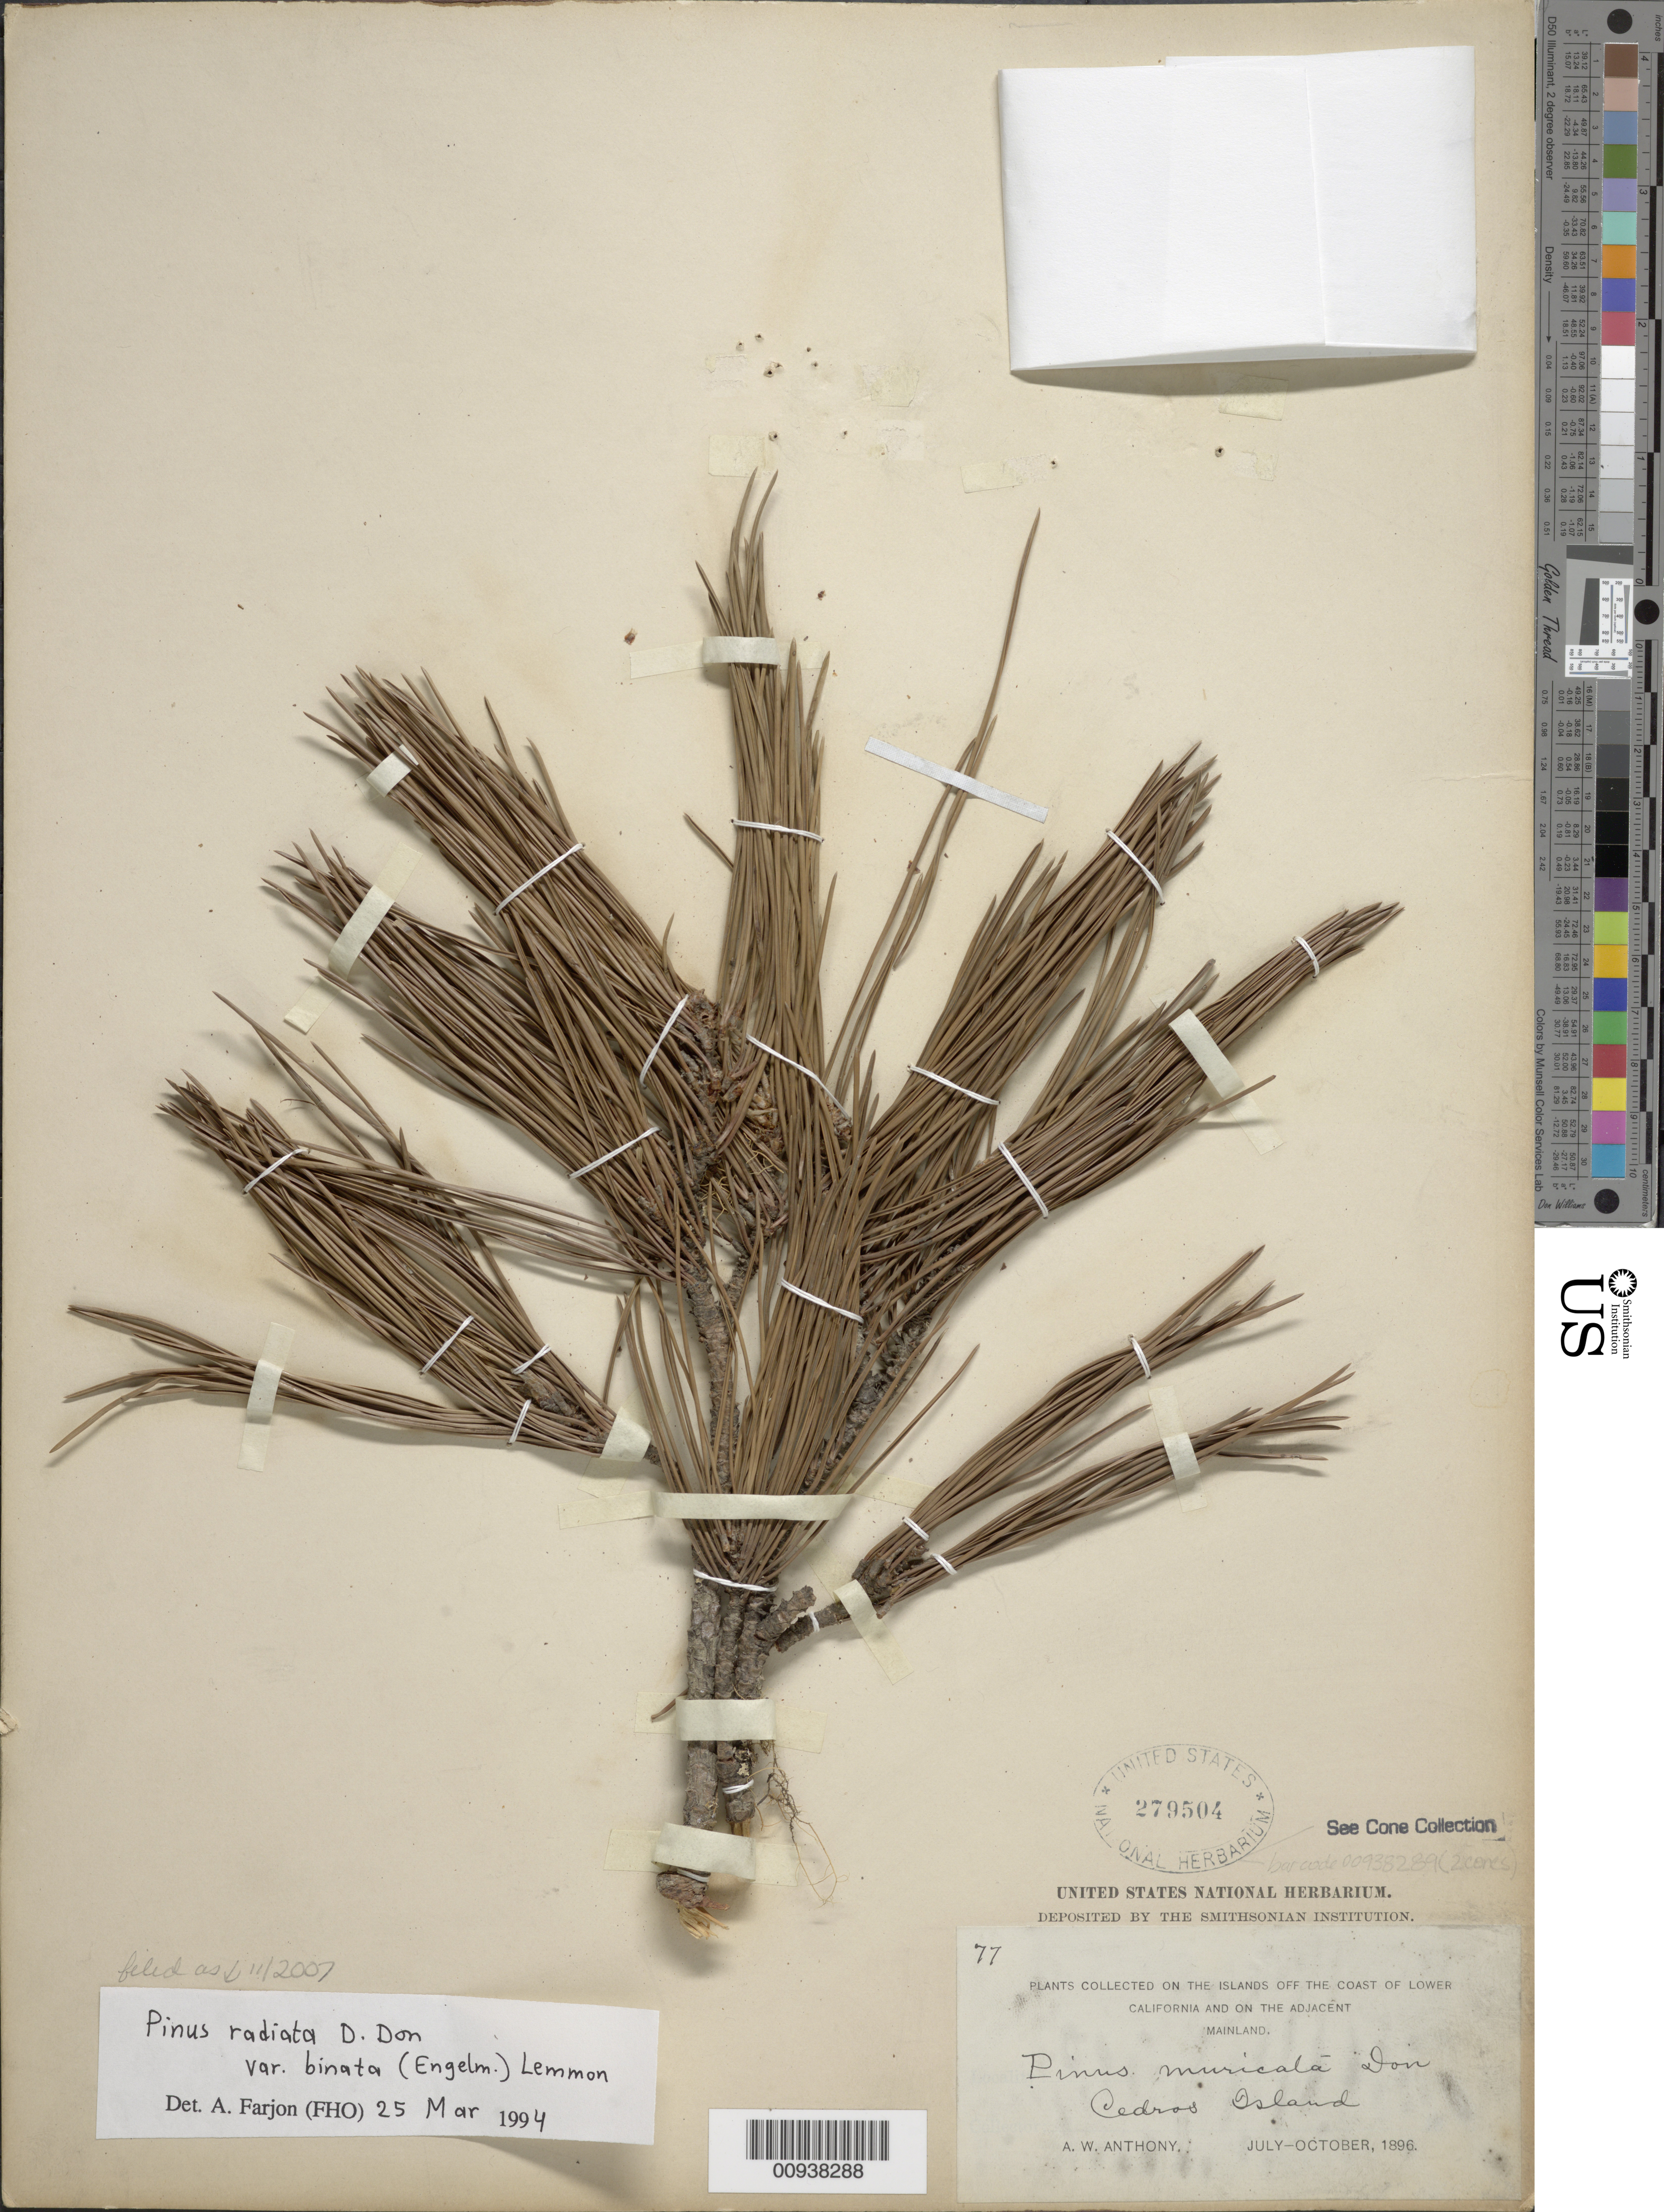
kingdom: Plantae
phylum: Tracheophyta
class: Pinopsida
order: Pinales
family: Pinaceae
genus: Pinus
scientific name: Pinus radiata var. binata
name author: (Engelm.) Lemmon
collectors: A. W. Anthony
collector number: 77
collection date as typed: Jul 1896 to -- Oct 1896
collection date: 1896-07/1896-10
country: Mexico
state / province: Baja California Norte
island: Cedros I.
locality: Cedros Island.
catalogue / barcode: US 279504